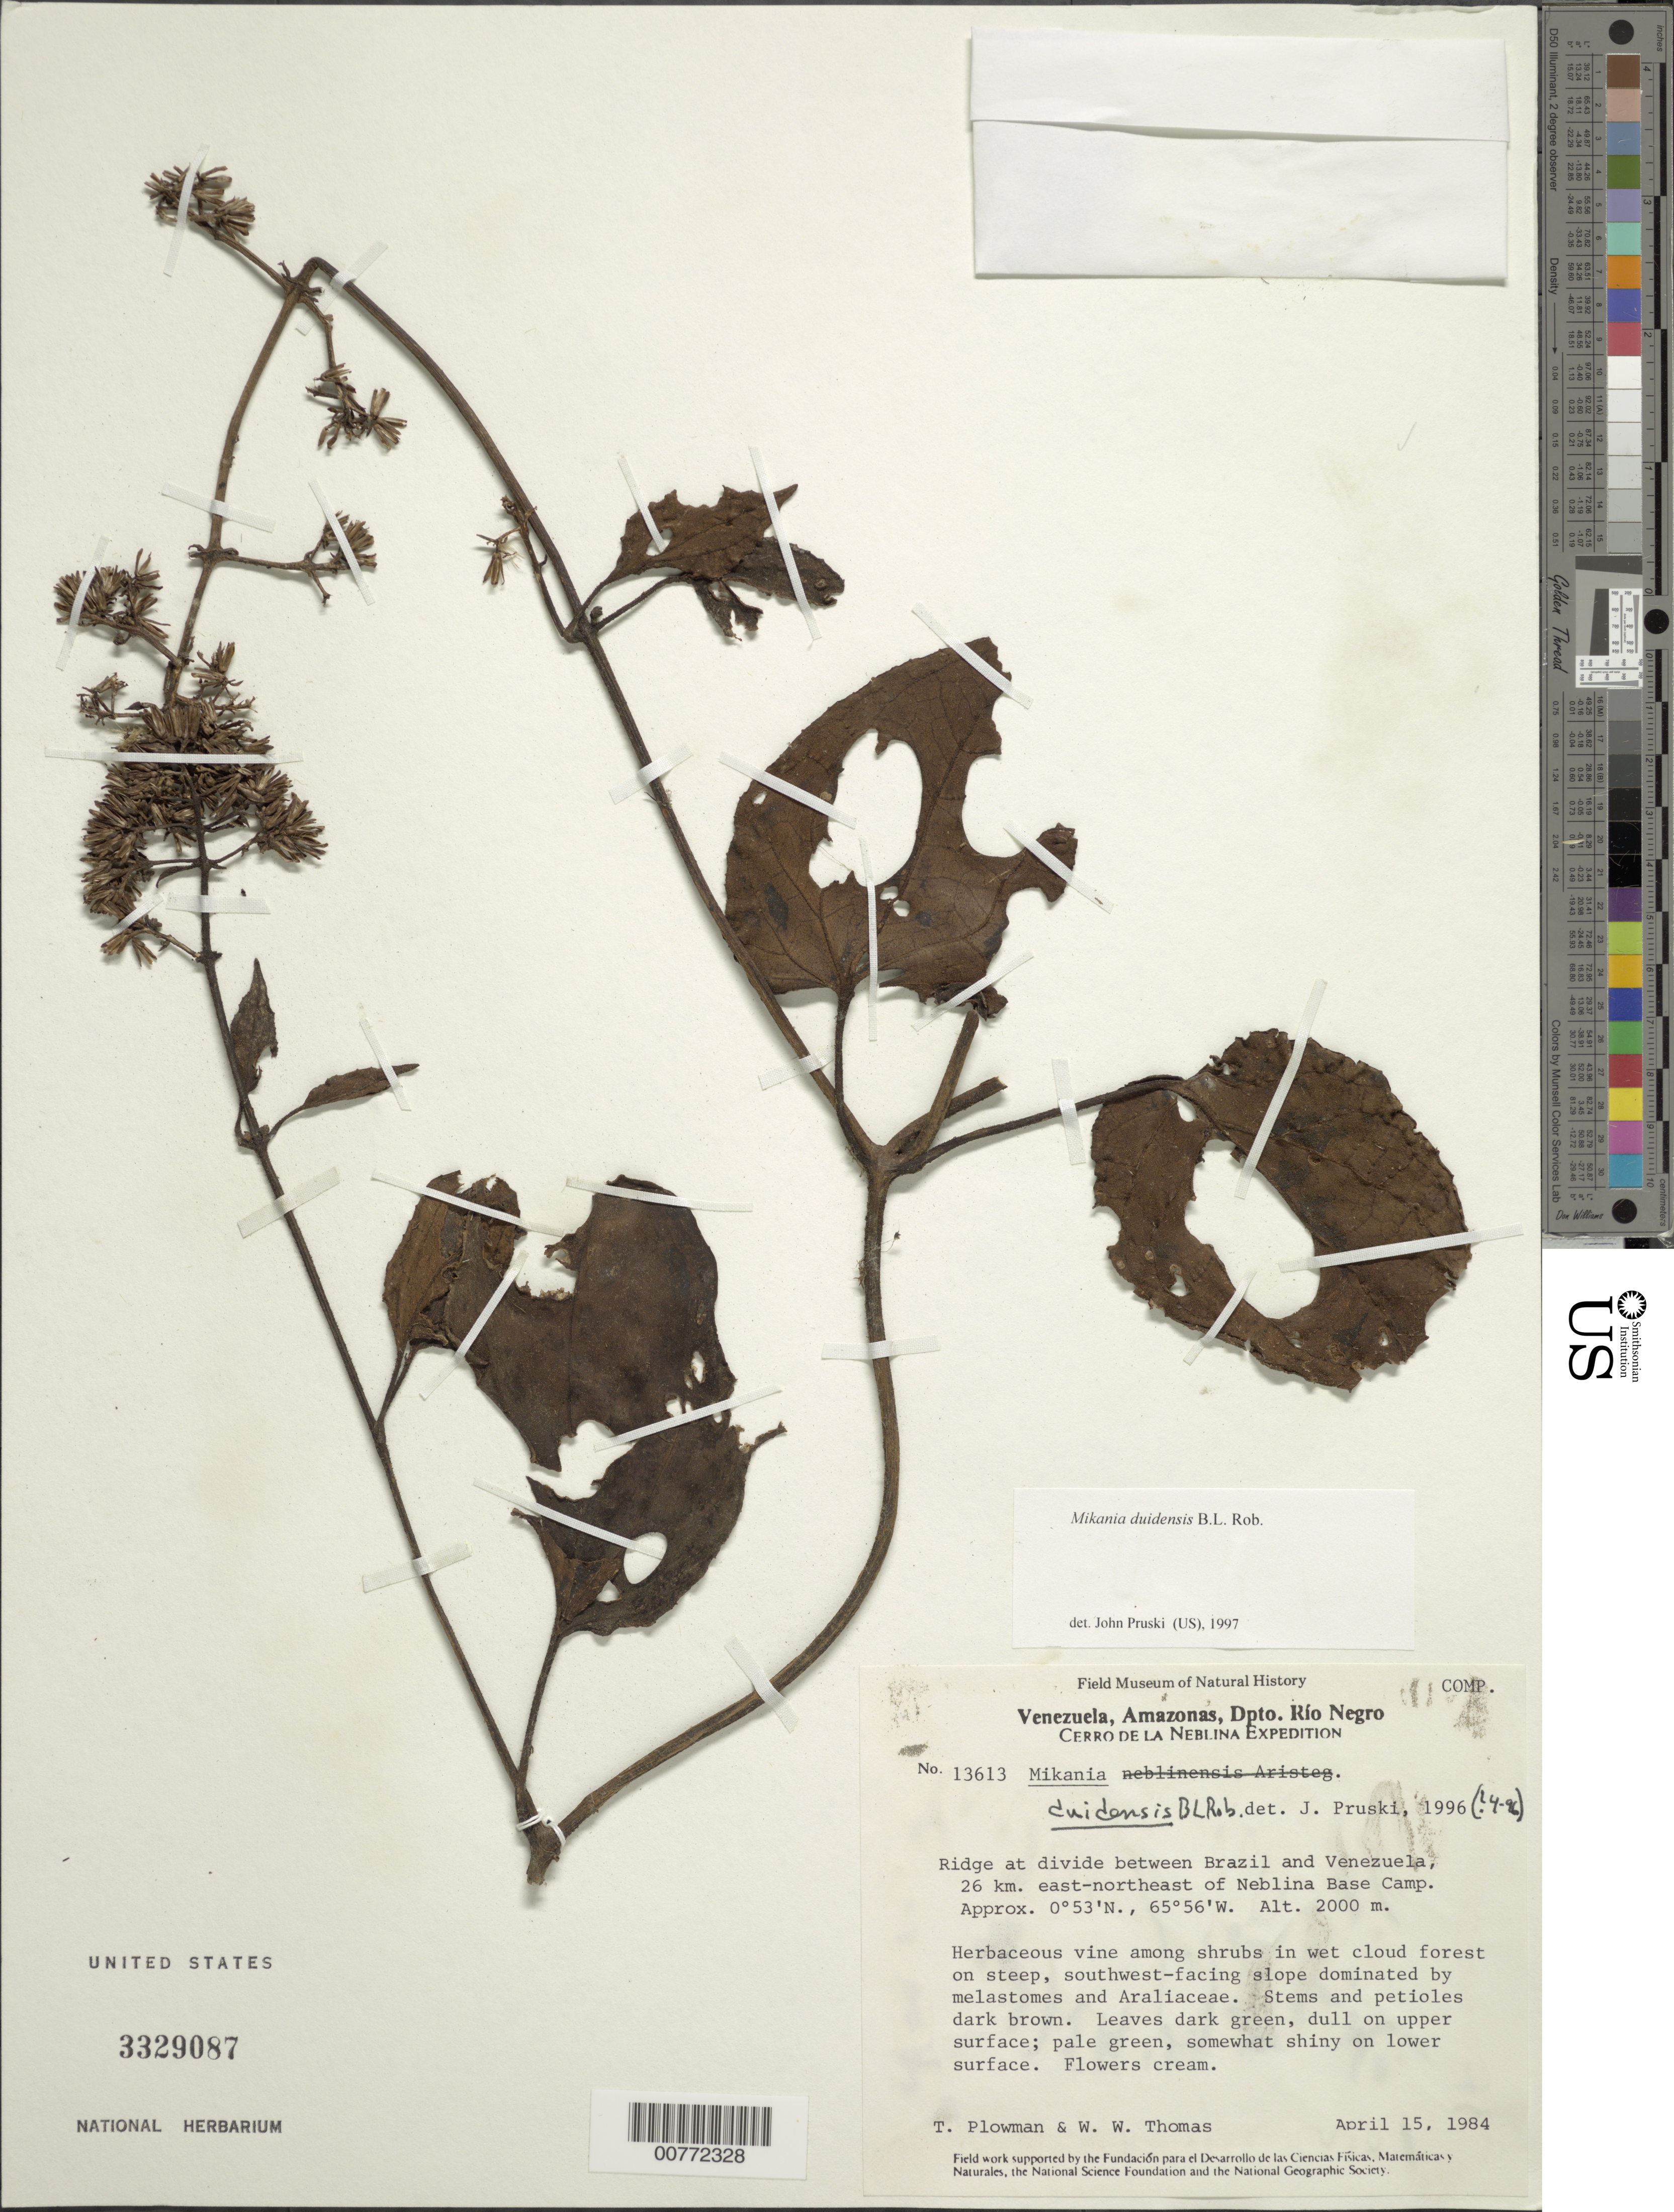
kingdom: Plantae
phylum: Tracheophyta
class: Magnoliopsida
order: Asterales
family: Asteraceae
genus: Mikania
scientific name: Mikania duidensis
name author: B.L. Rob.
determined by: Pruski, J. F.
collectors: T. Plowman & W. W. Thomas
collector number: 13613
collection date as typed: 15-Apr-84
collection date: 1984-04-15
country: Venezuela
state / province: Amazonas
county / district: Río Negro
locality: Cerro de La Neblina, ridge at divide between Brazil & Venezuela, 26 km ENE of Neblina base camp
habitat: Wet cloud forest on steep SW-facing slope dominated by melastomes and Araliaceae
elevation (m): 2000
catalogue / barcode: US 3329087